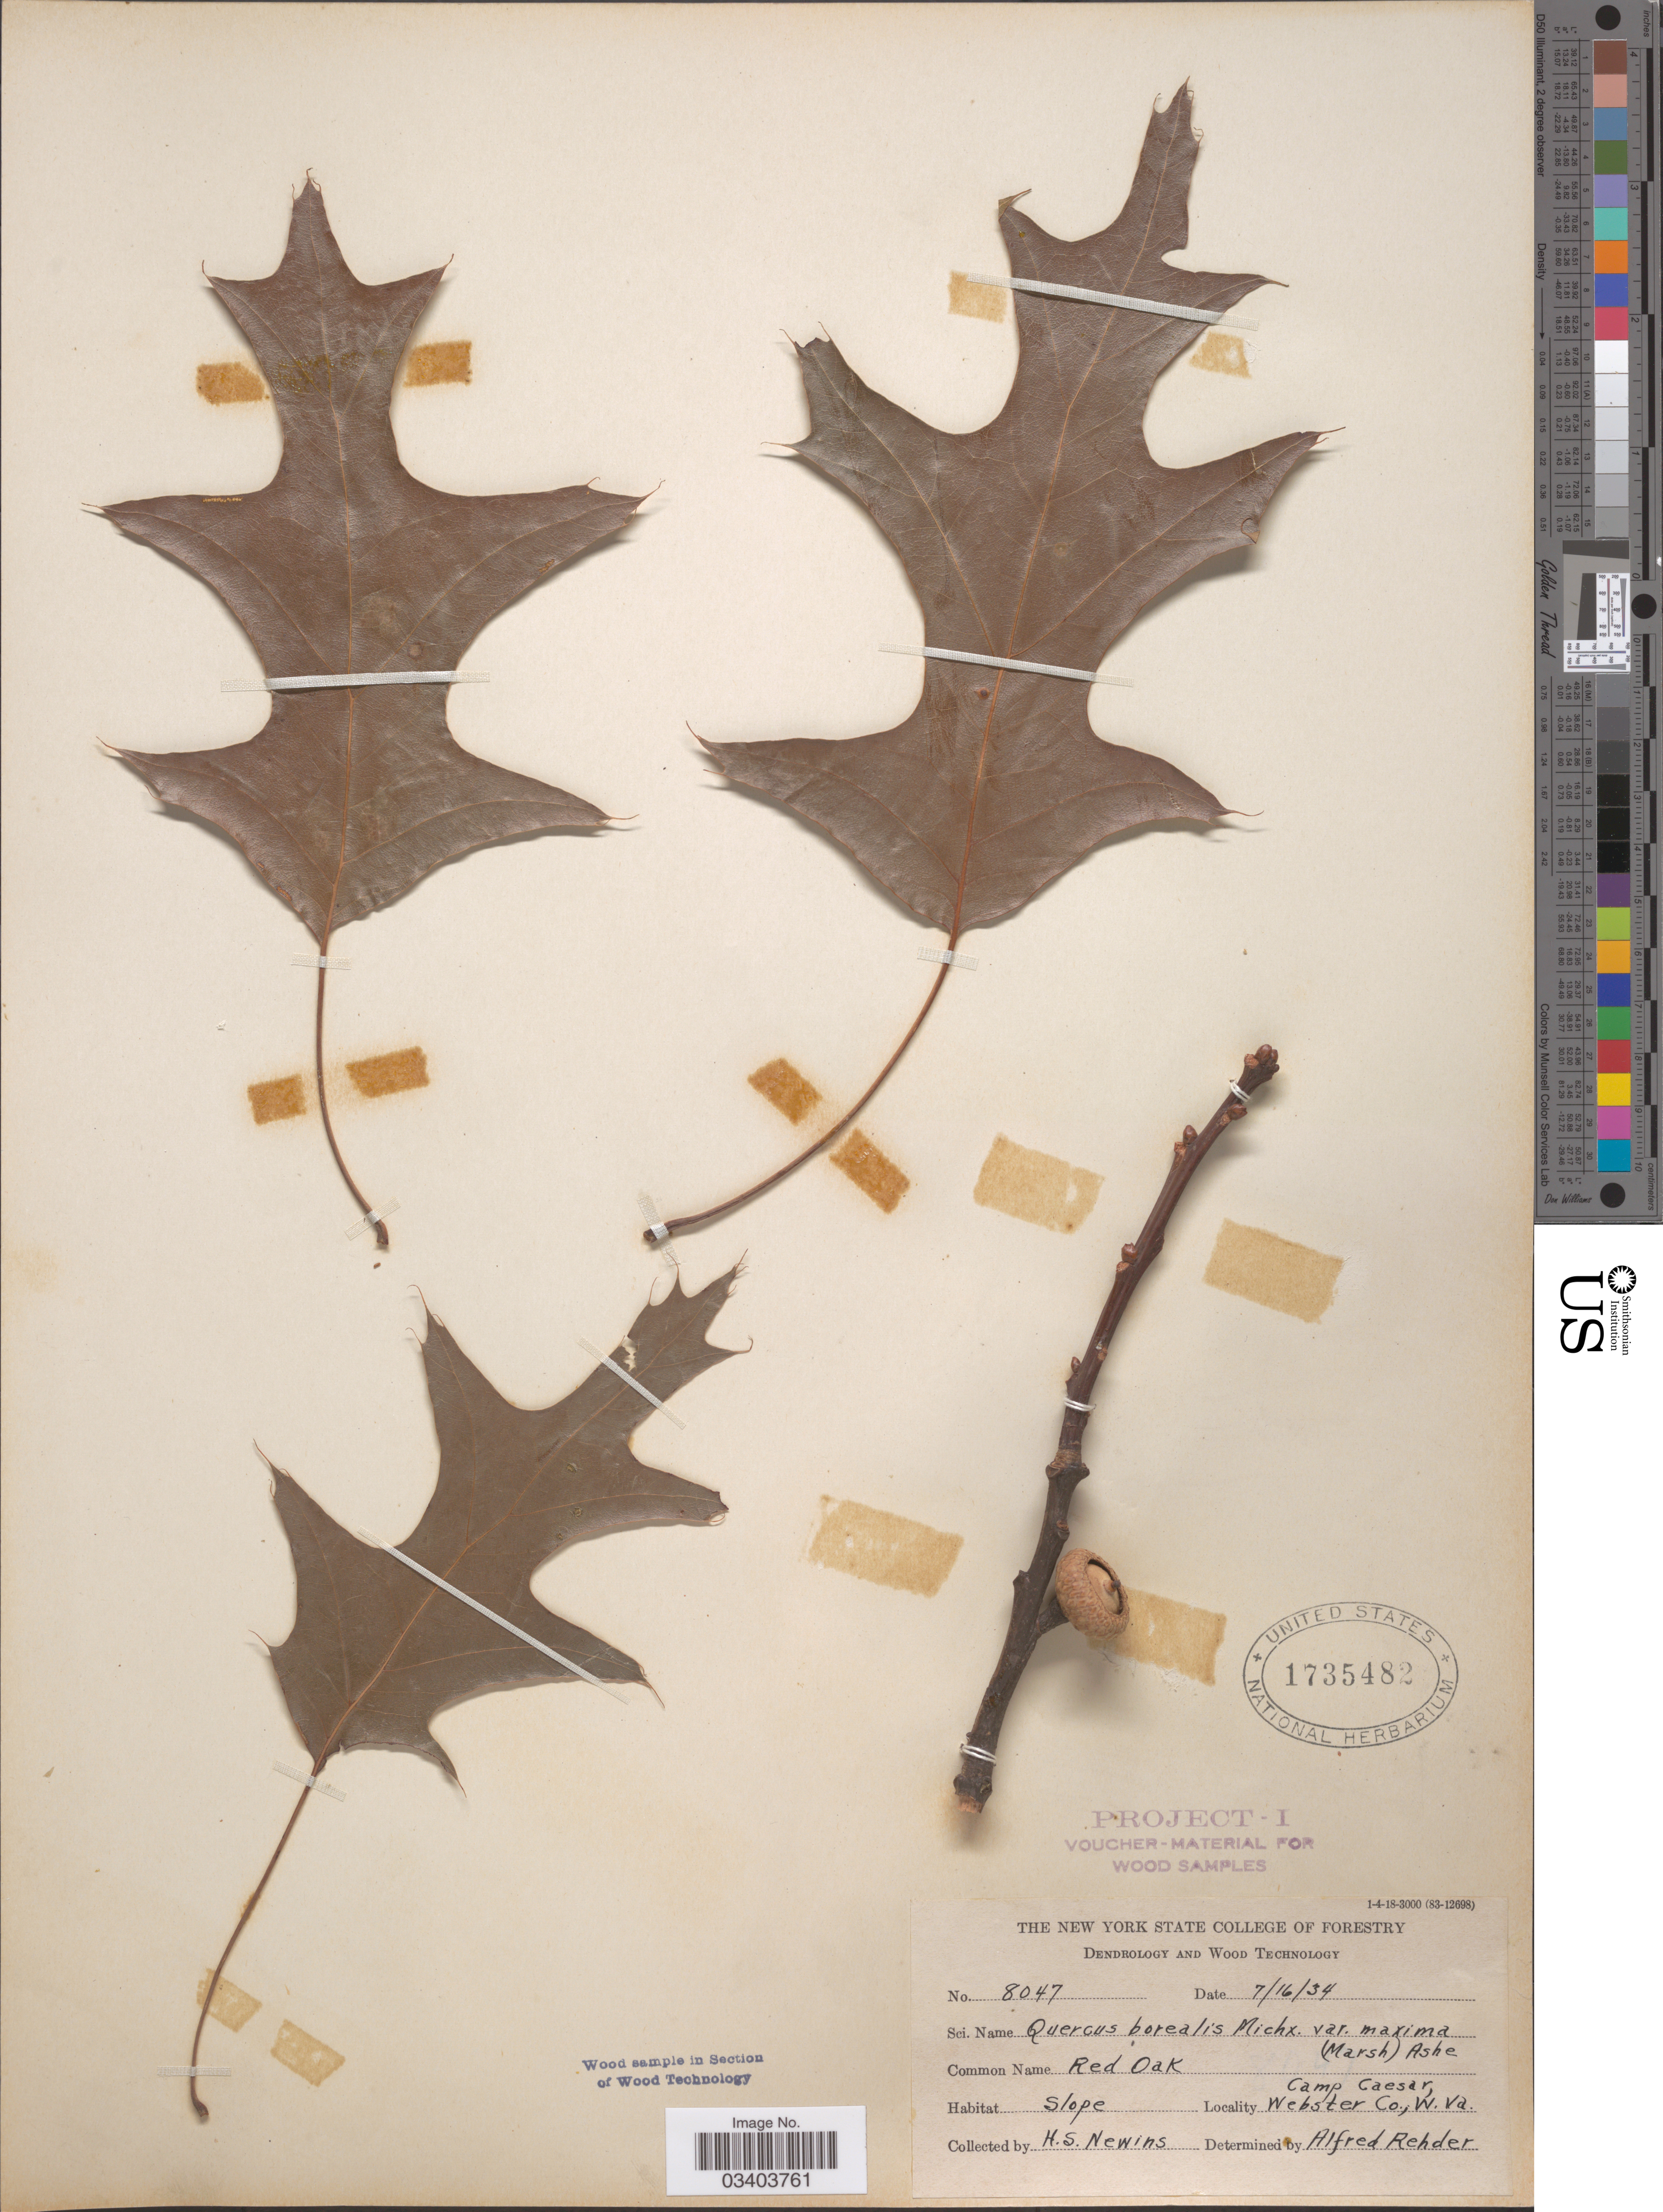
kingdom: Plantae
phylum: Tracheophyta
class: Magnoliopsida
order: Fagales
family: Fagaceae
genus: Quercus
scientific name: Quercus borealis var. maxima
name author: (Marshall) Sarg.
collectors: H. Newins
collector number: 8047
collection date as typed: Transcribed d/m/y: 16/7/34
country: United States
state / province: West Virginia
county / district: Webster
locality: Camp Caesar, Webster Co.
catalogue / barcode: US 1735482